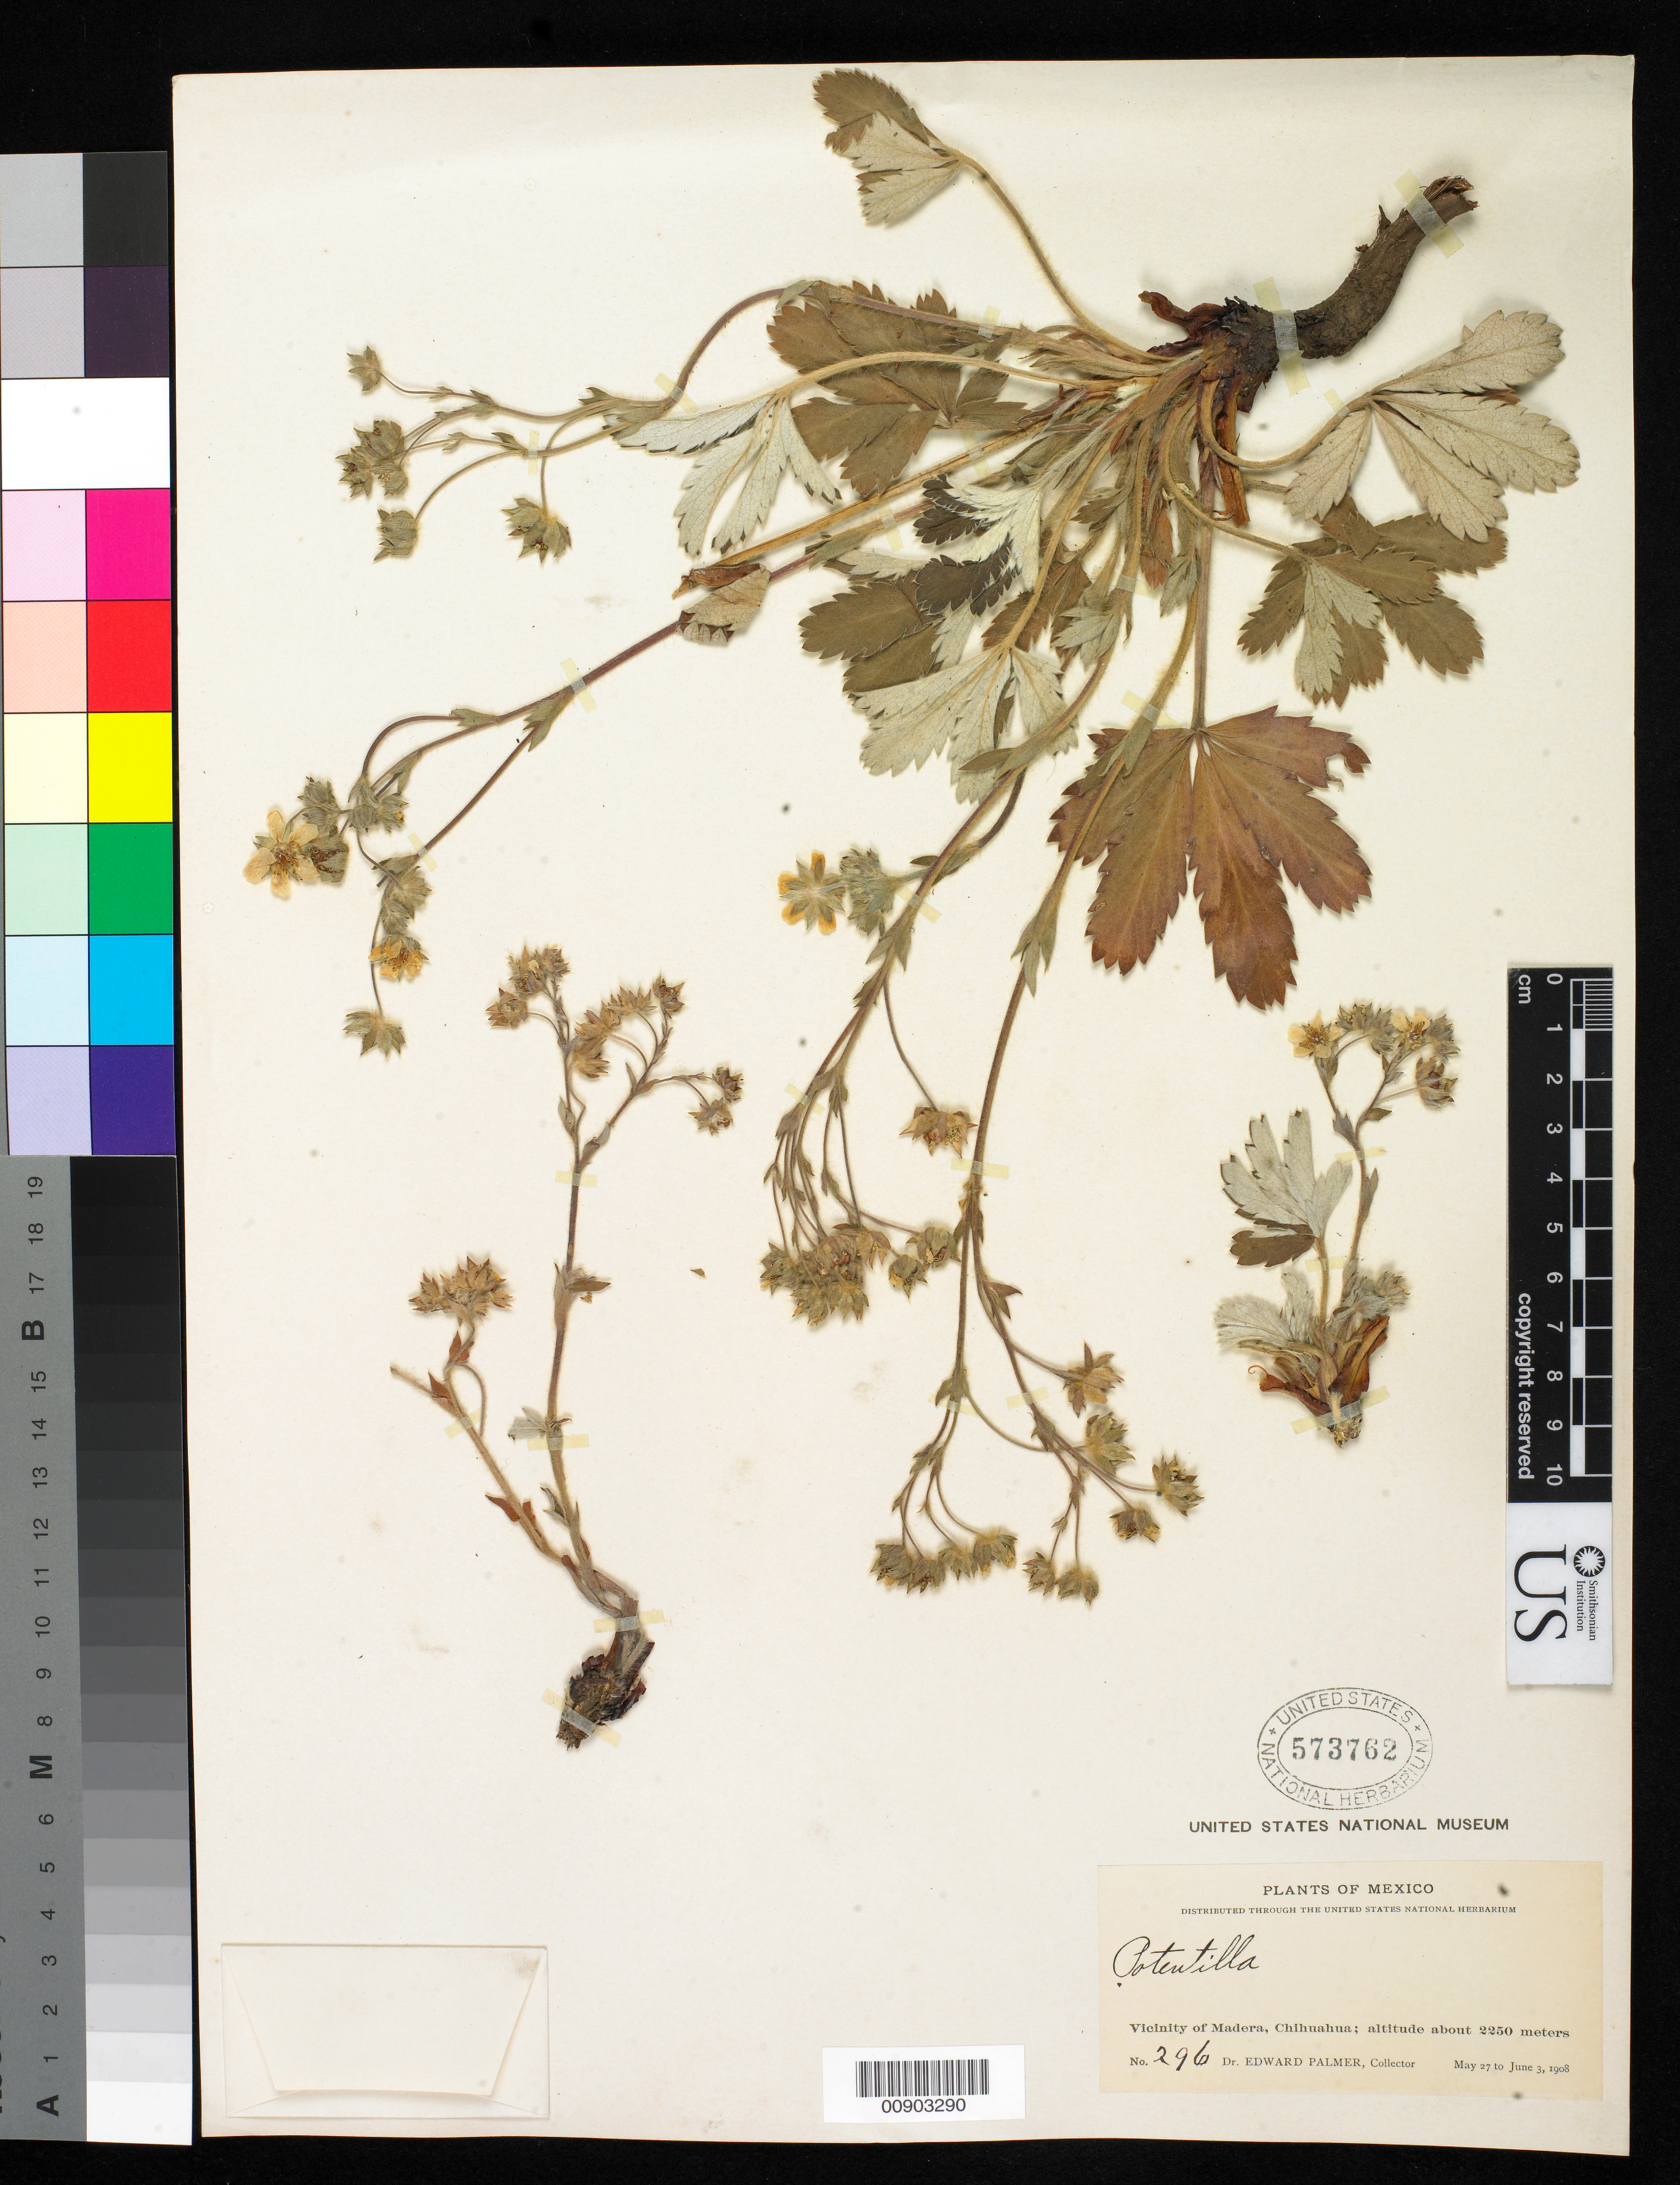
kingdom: Plantae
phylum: Tracheophyta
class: Magnoliopsida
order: Rosales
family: Rosaceae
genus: Potentilla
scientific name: Potentilla sp.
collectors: E. Palmer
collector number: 296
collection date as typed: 27 May 1908 to 03 Jun 1908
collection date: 1908-05-27/1908-06-03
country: Mexico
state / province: Chihuahua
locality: Vicinity of Madera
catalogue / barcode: US 573762